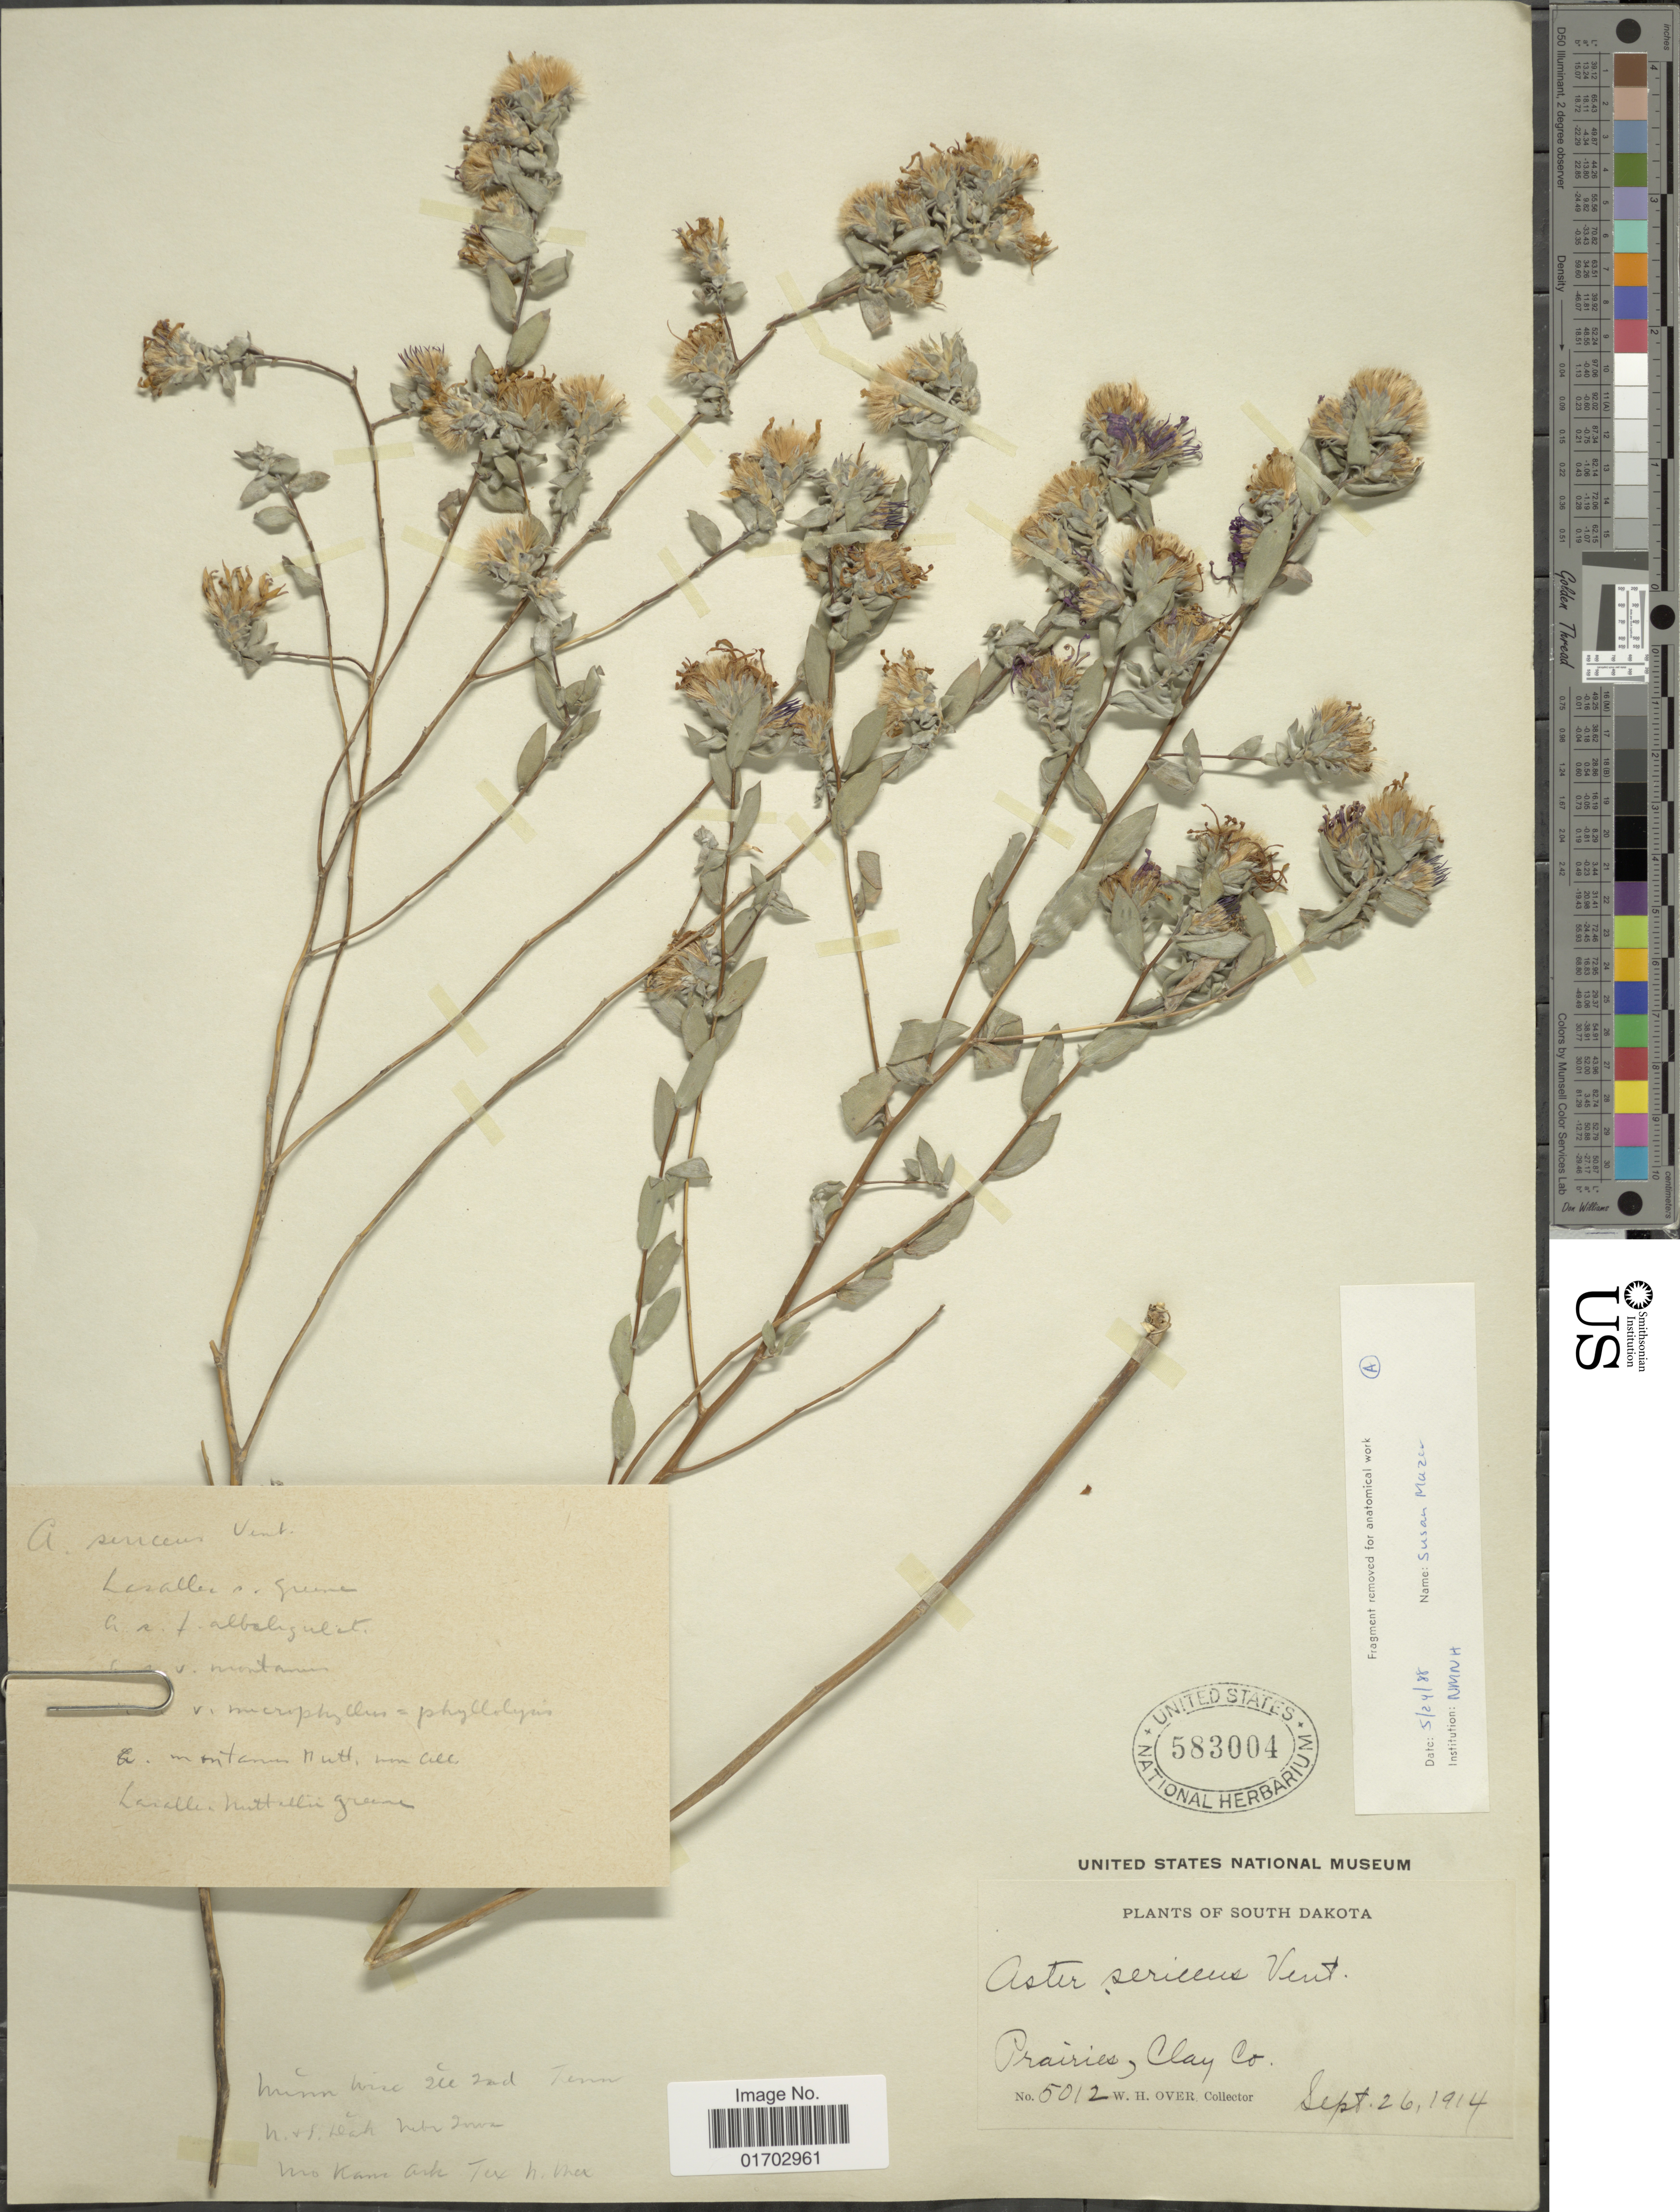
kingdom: Plantae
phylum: Tracheophyta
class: Magnoliopsida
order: Asterales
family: Asteraceae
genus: Symphyotrichum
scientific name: Symphyotrichum sericeum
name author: (Vent.) G.L. Nesom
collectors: W. Over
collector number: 5012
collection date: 1914-09-26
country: United States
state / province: South Dakota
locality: Prairies, Clay Co.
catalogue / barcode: US 583004